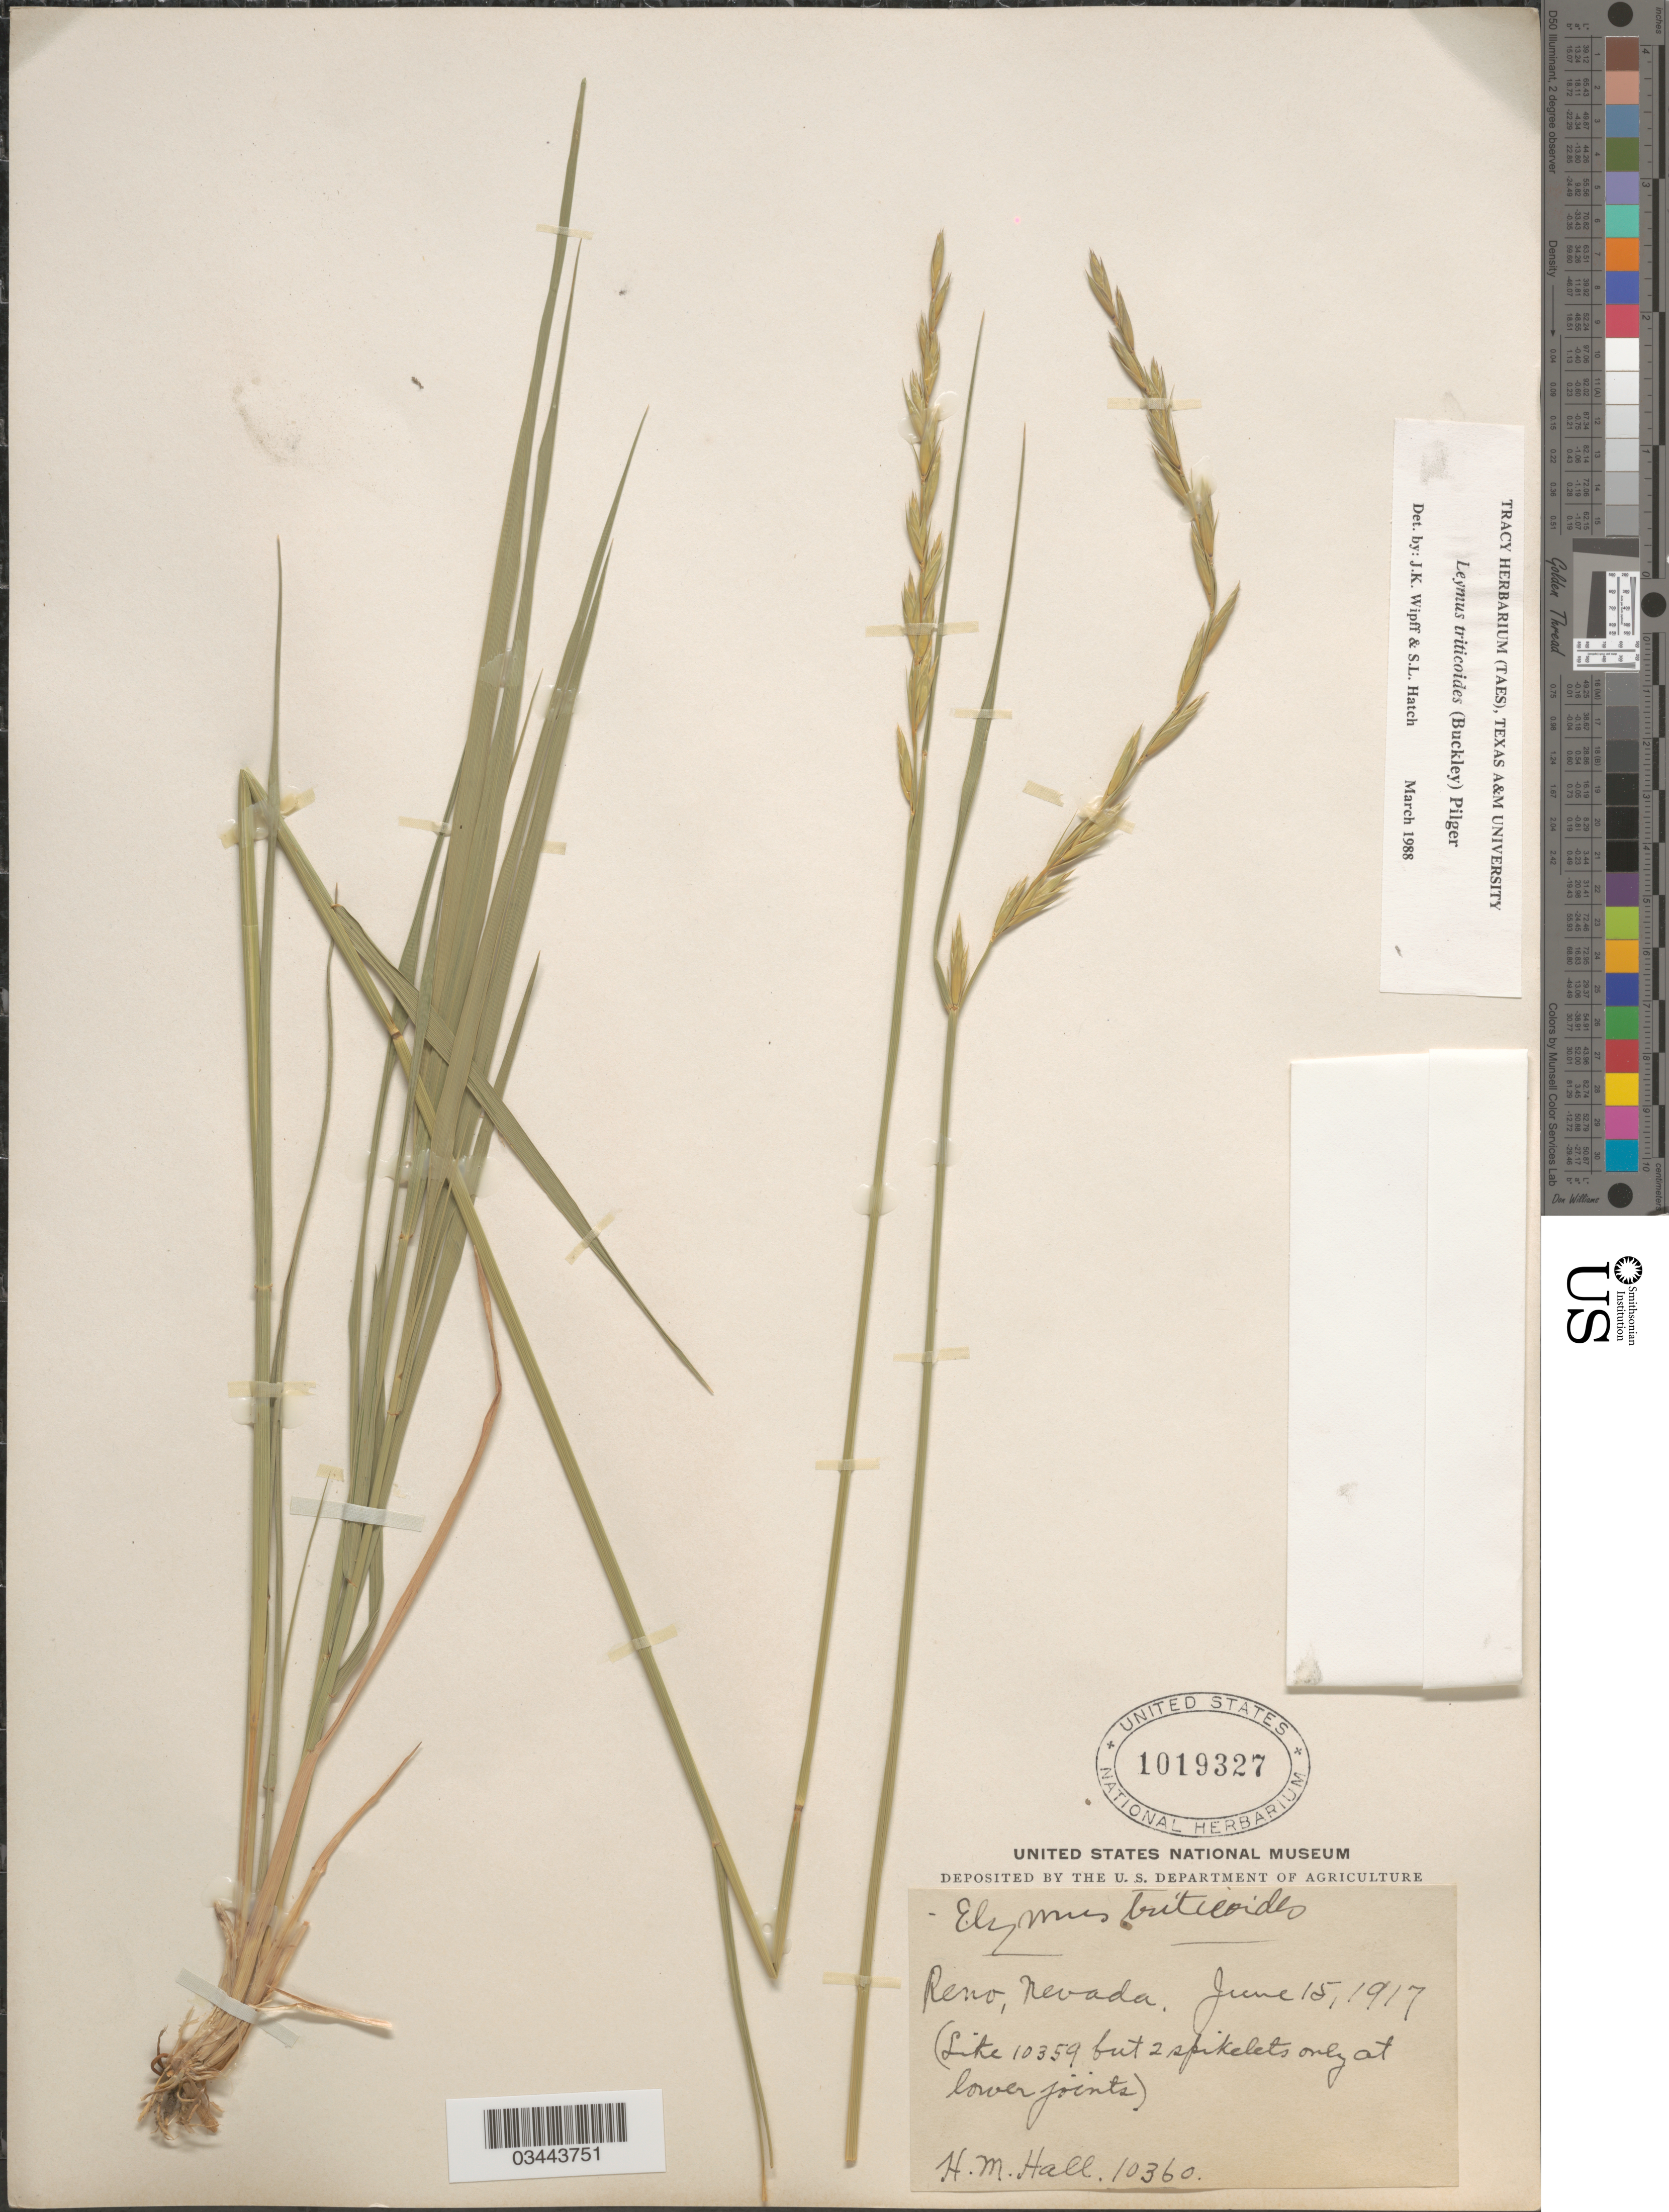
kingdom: Plantae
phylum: Tracheophyta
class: Liliopsida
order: Poales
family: Poaceae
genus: Leymus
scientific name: Leymus triticoides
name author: (Buckley) Pilg.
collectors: H. M. Hall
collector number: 10360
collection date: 1917-06-15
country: United States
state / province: Nevada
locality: Reno.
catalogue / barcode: US 1019327